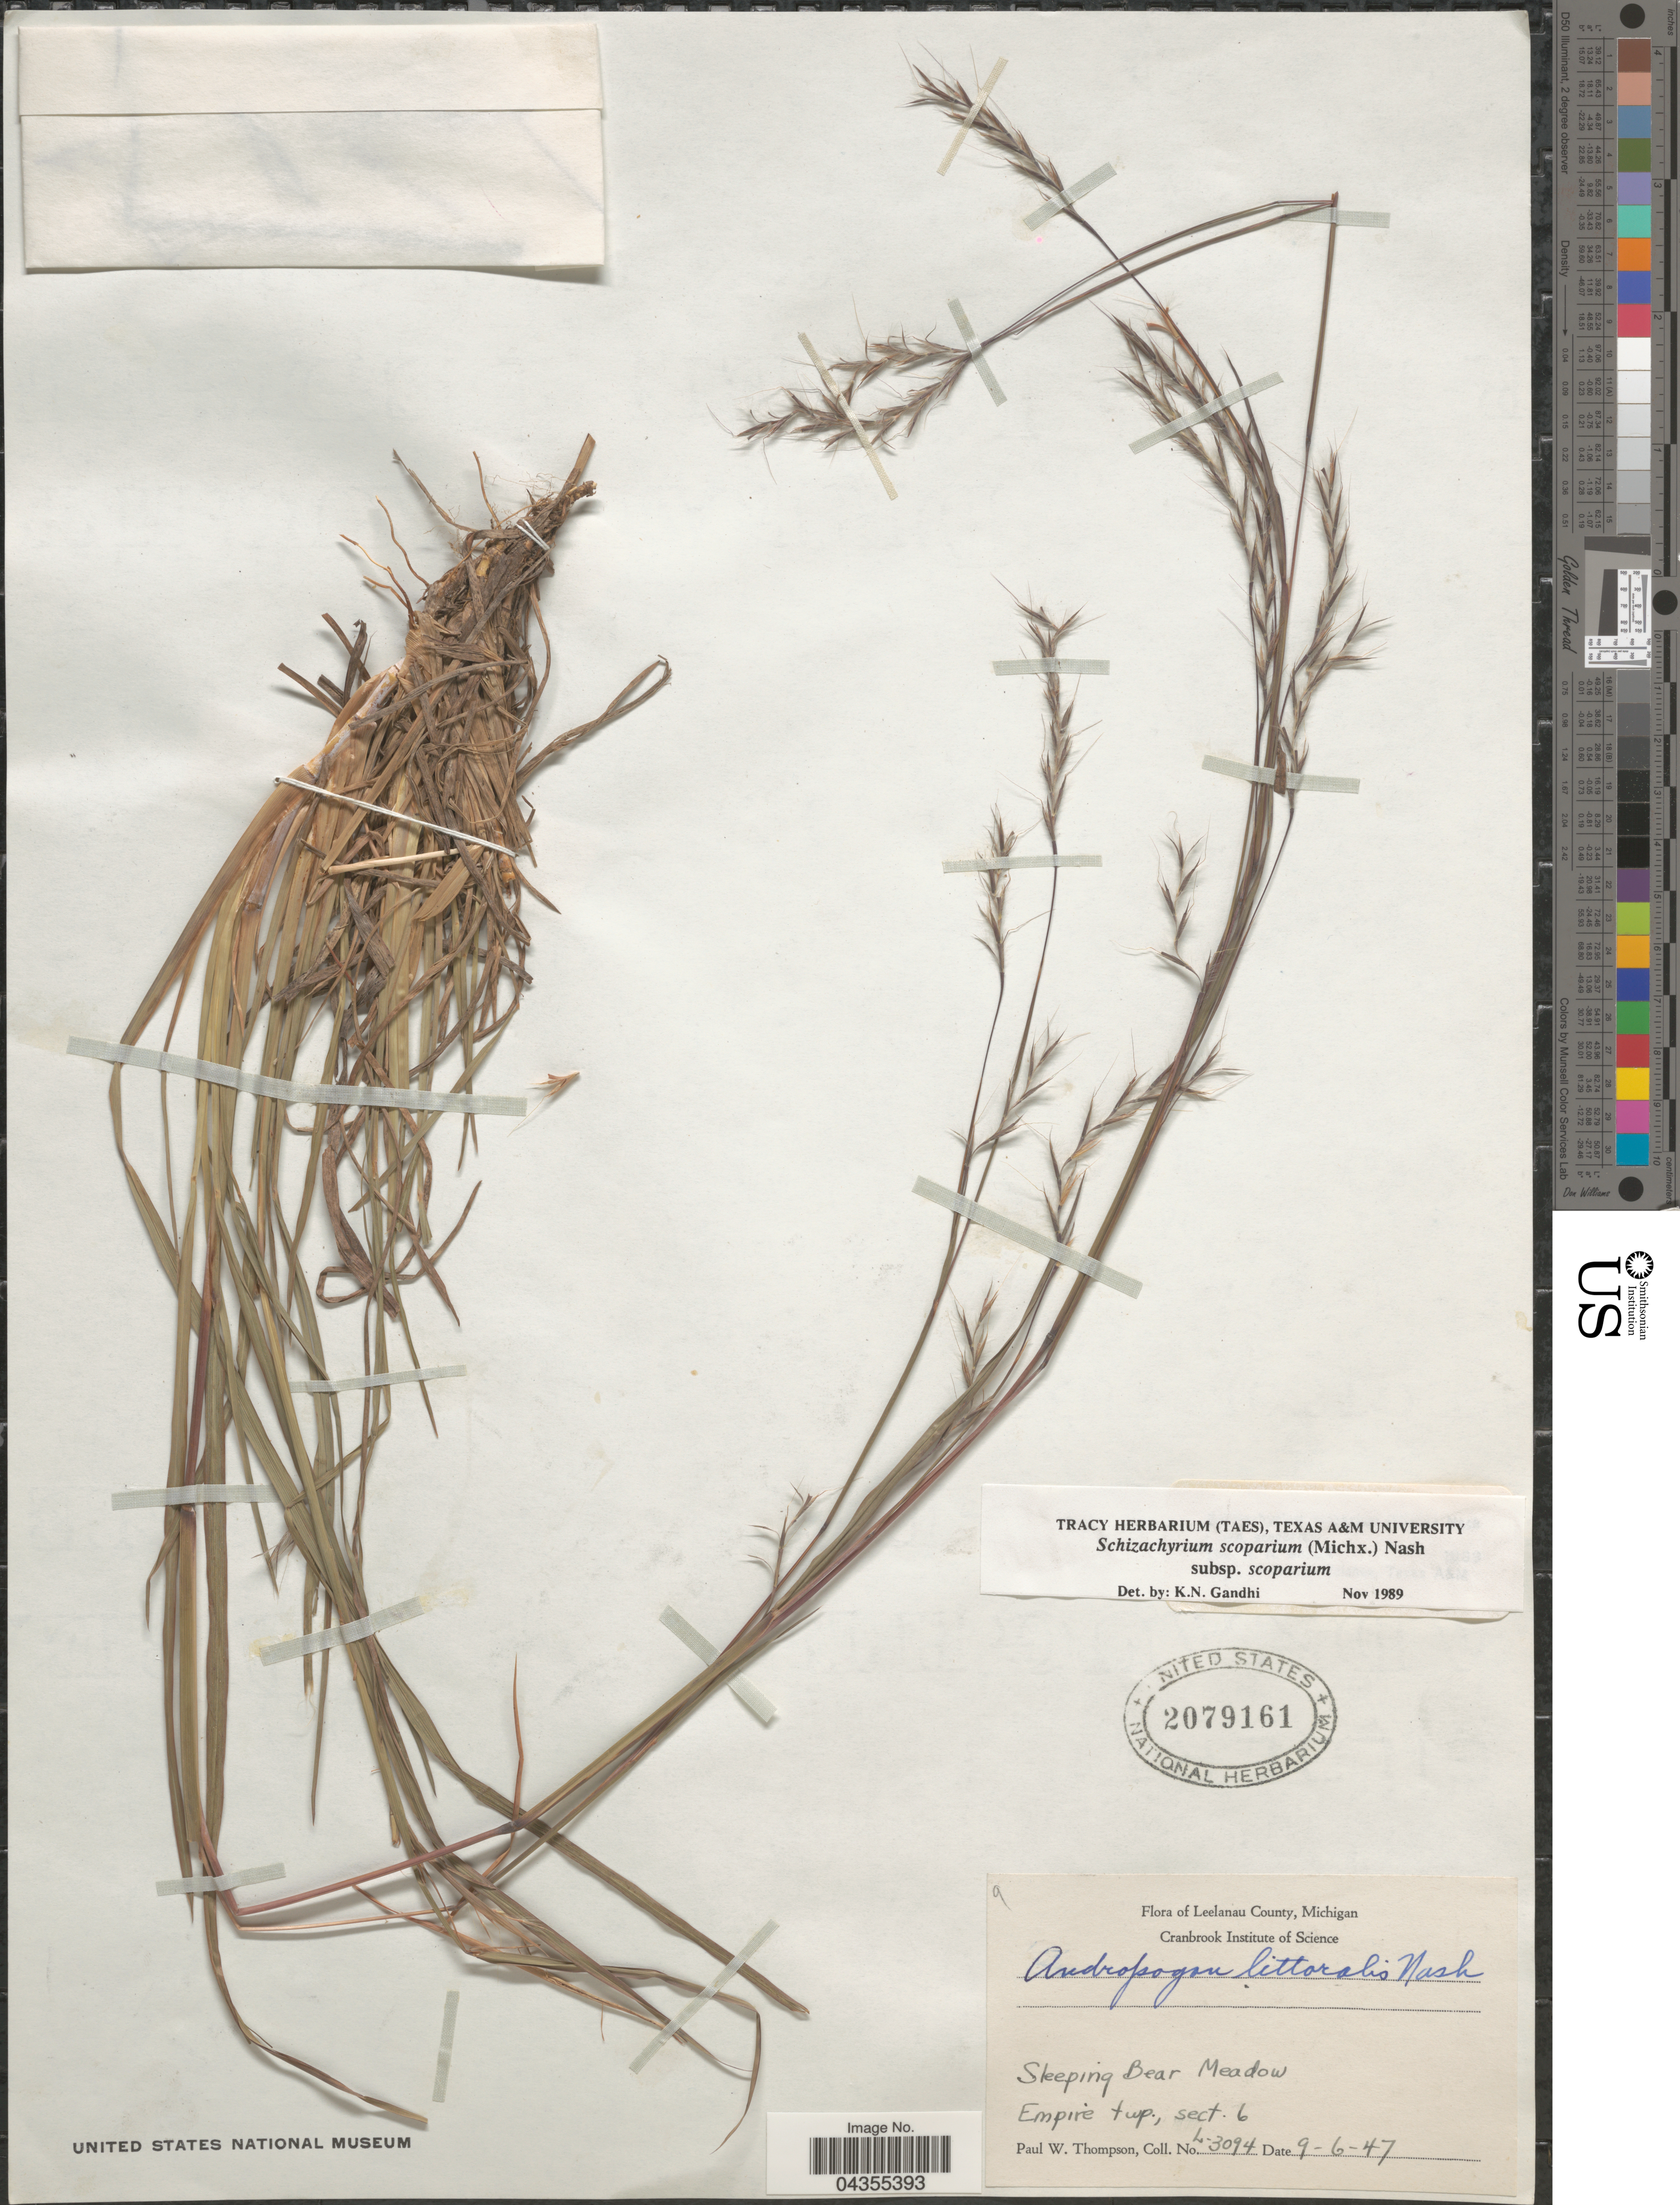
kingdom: Plantae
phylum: Tracheophyta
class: Liliopsida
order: Poales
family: Poaceae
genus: Schizachyrium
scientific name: Schizachyrium scoparium var. scoparium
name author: (Michx.) Nash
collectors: P. Thompson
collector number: L-3094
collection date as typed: Transcribed d/m/y: 6/9/47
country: United States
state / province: Michigan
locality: Leelanau County. Sleeping Bear Meadow. Empire twp., sect. 6.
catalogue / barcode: US 2079161